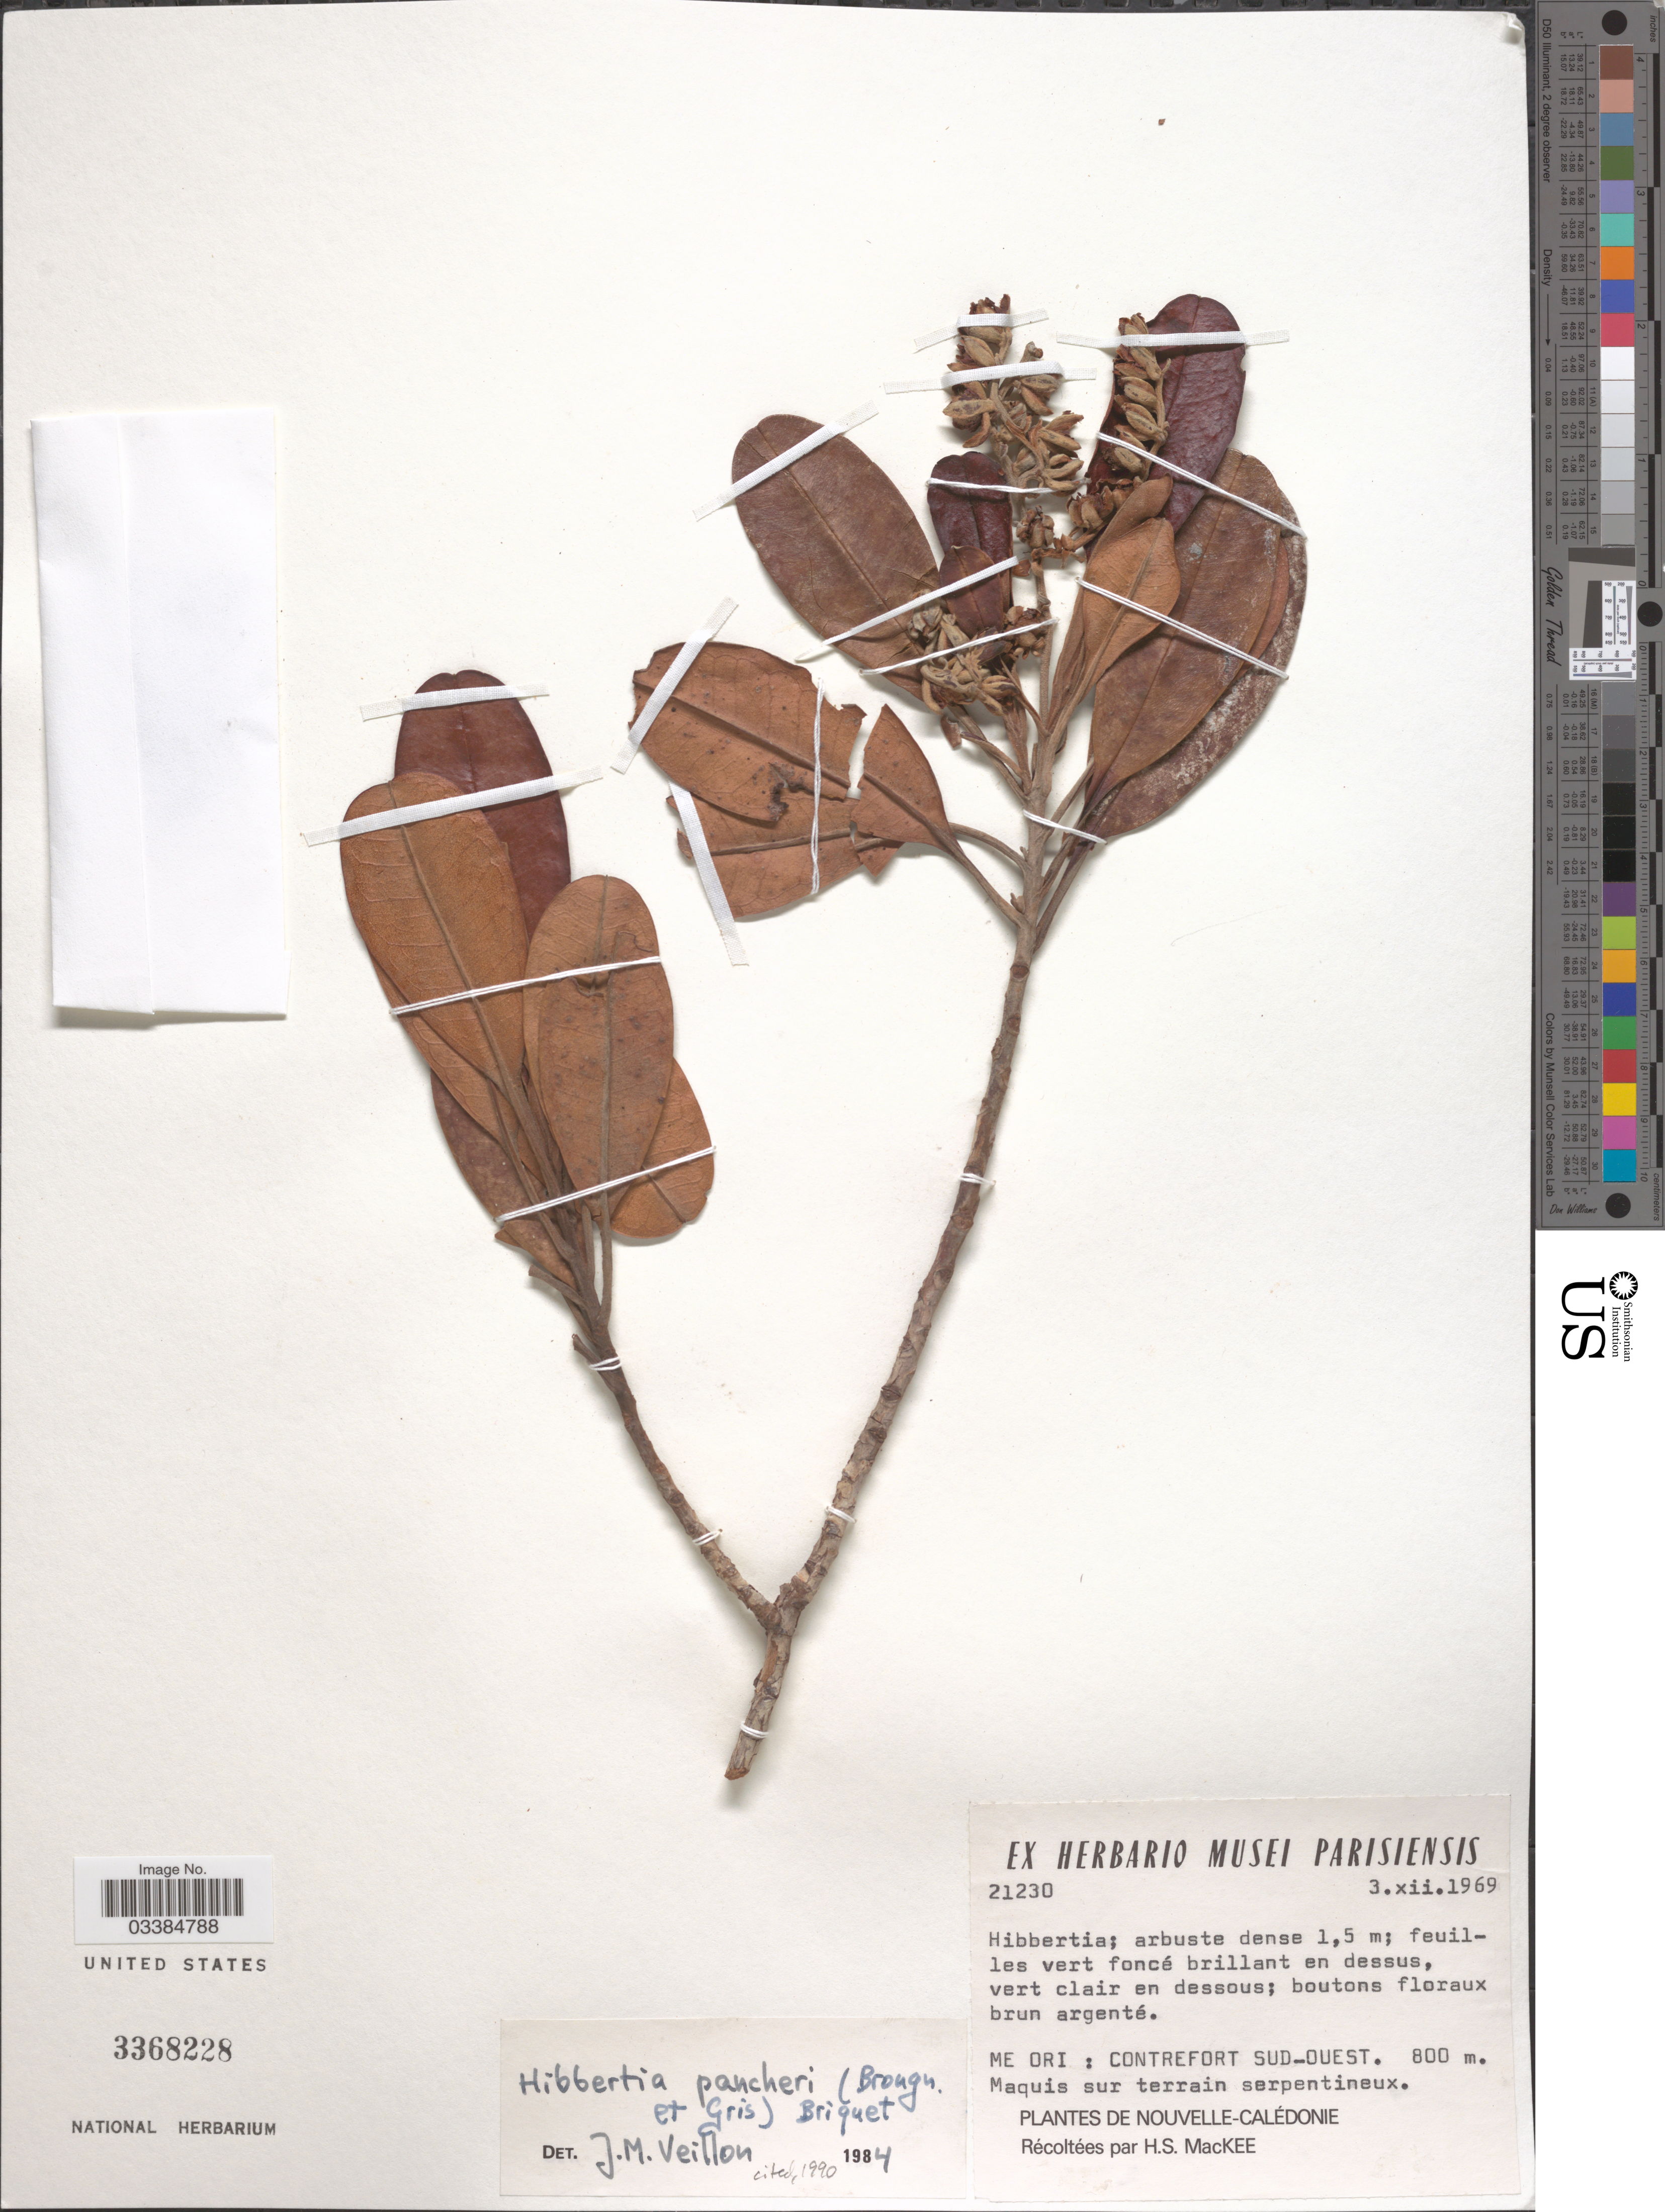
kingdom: Plantae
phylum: Tracheophyta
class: Magnoliopsida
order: Dilleniales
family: Dilleniaceae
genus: Hibbertia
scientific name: Hibbertia pancheri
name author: (Brongn. & Gris) Briq.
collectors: H. S. MacKee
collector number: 21230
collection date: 1969-12-03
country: New Caledonia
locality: Me Ori: Contrefort Sud-Ouest. Nouvelle-Calédonie.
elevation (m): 800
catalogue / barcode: US 3368228